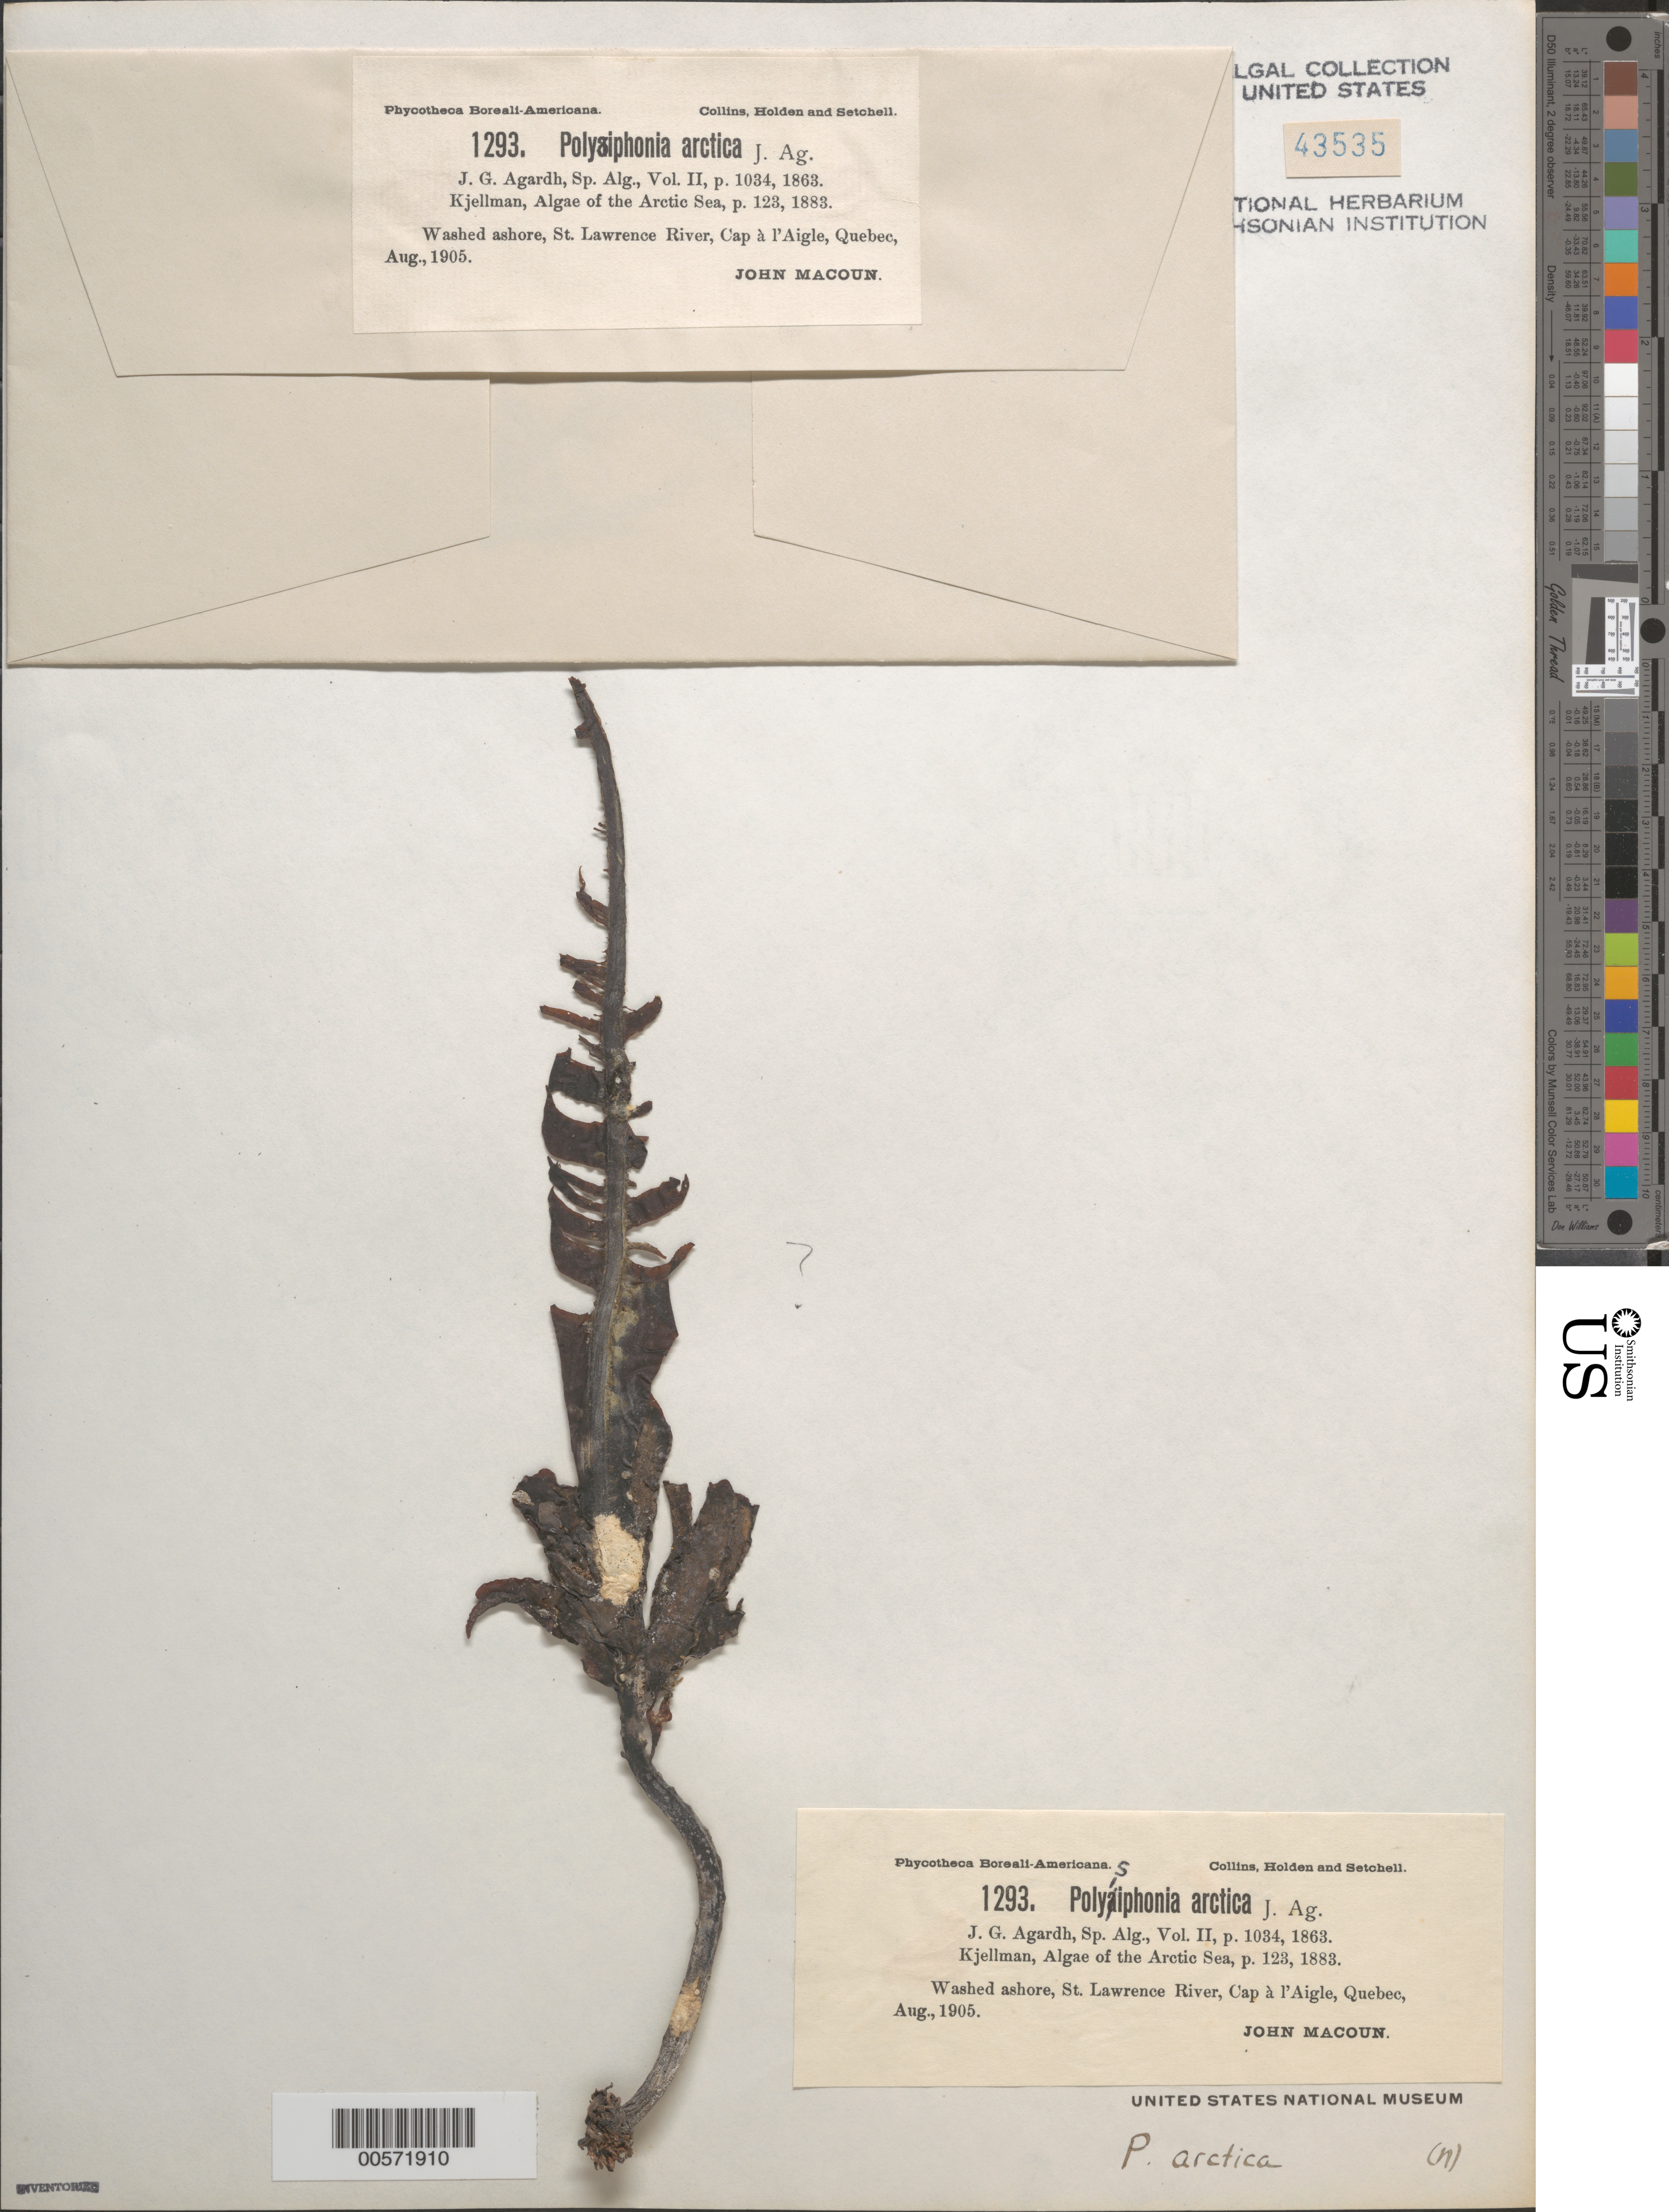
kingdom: Plantae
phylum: Rhodophyta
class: Florideophyceae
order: Ceramiales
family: Rhodomelaceae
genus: Savoiea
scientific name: Savoiea arctica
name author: (J. Agardh) M.J. Wynne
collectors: J. Macoun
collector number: PB-A 1293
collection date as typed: Aug 1905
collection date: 1905-08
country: Canada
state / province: Quebec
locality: St. lawrence river, cap a l'aigle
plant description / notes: Collins, Holden & Setchell, Phycotheca Boreali-Americana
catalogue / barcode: US 43535